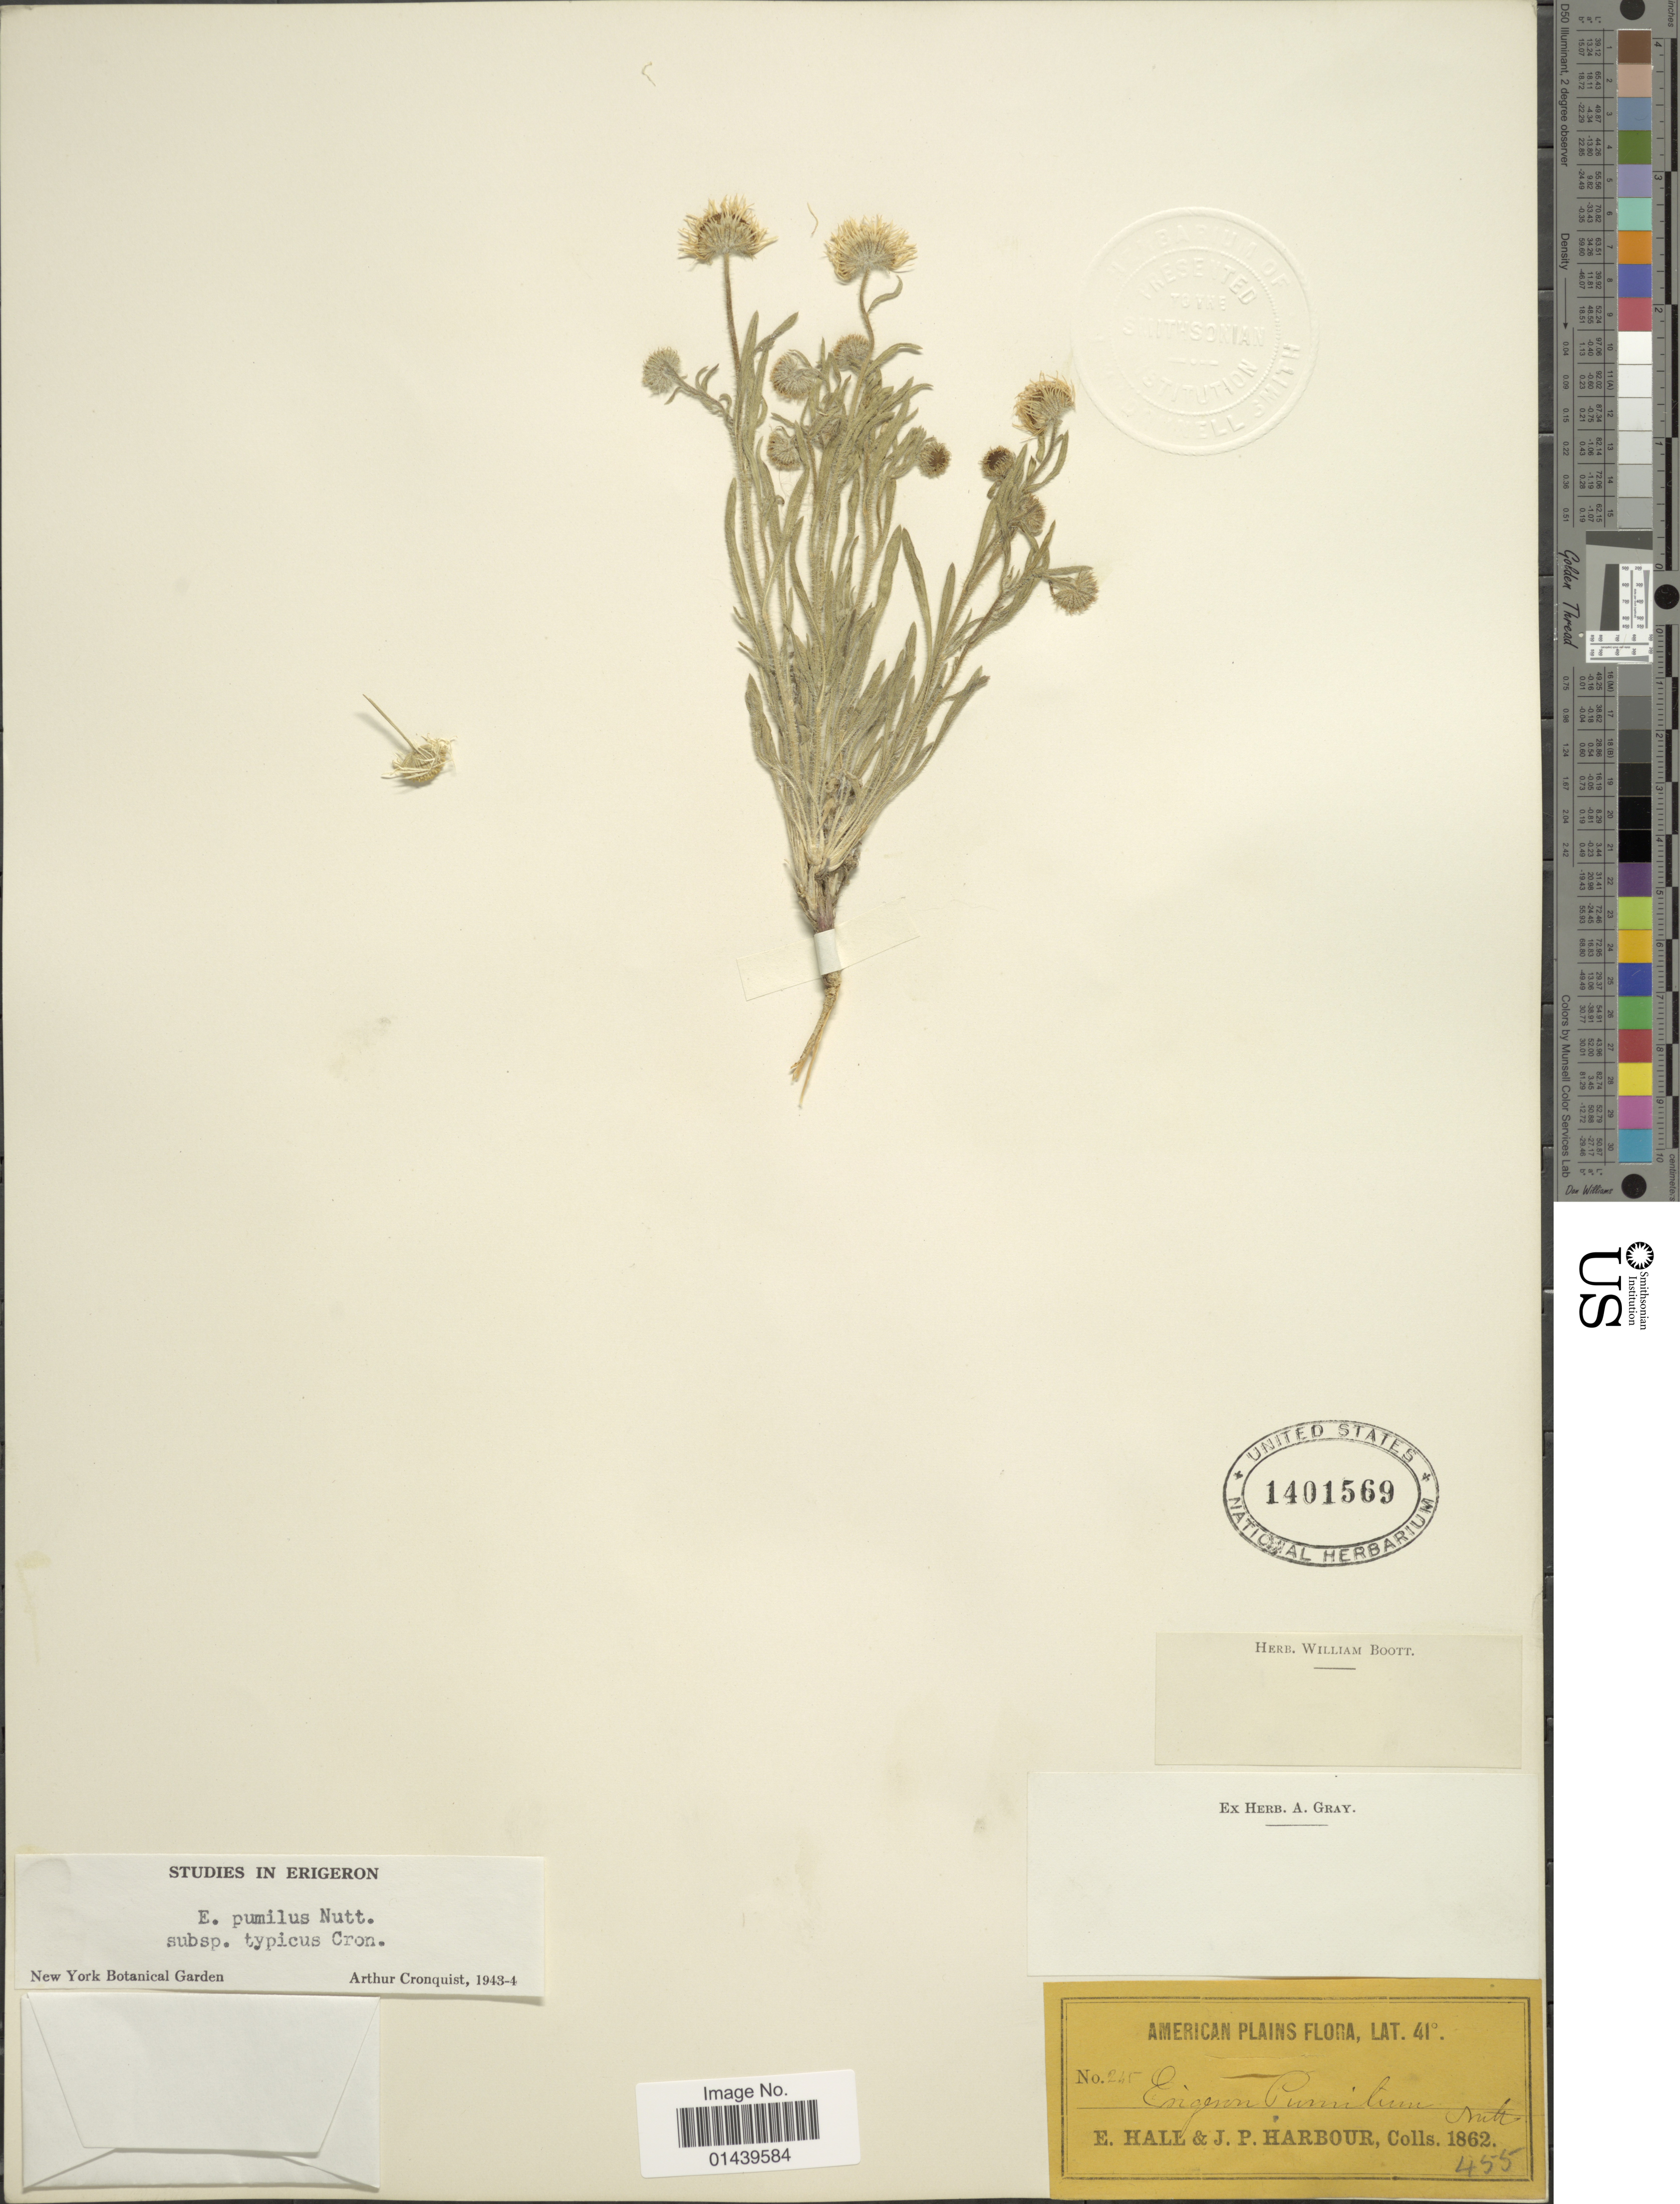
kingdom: Plantae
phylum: Tracheophyta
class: Magnoliopsida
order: Asterales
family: Asteraceae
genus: Erigeron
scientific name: Erigeron pumilus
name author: Nutt.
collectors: E. Hall & J. Harbour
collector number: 245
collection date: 1862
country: United States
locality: American Plains.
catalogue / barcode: US 1401569